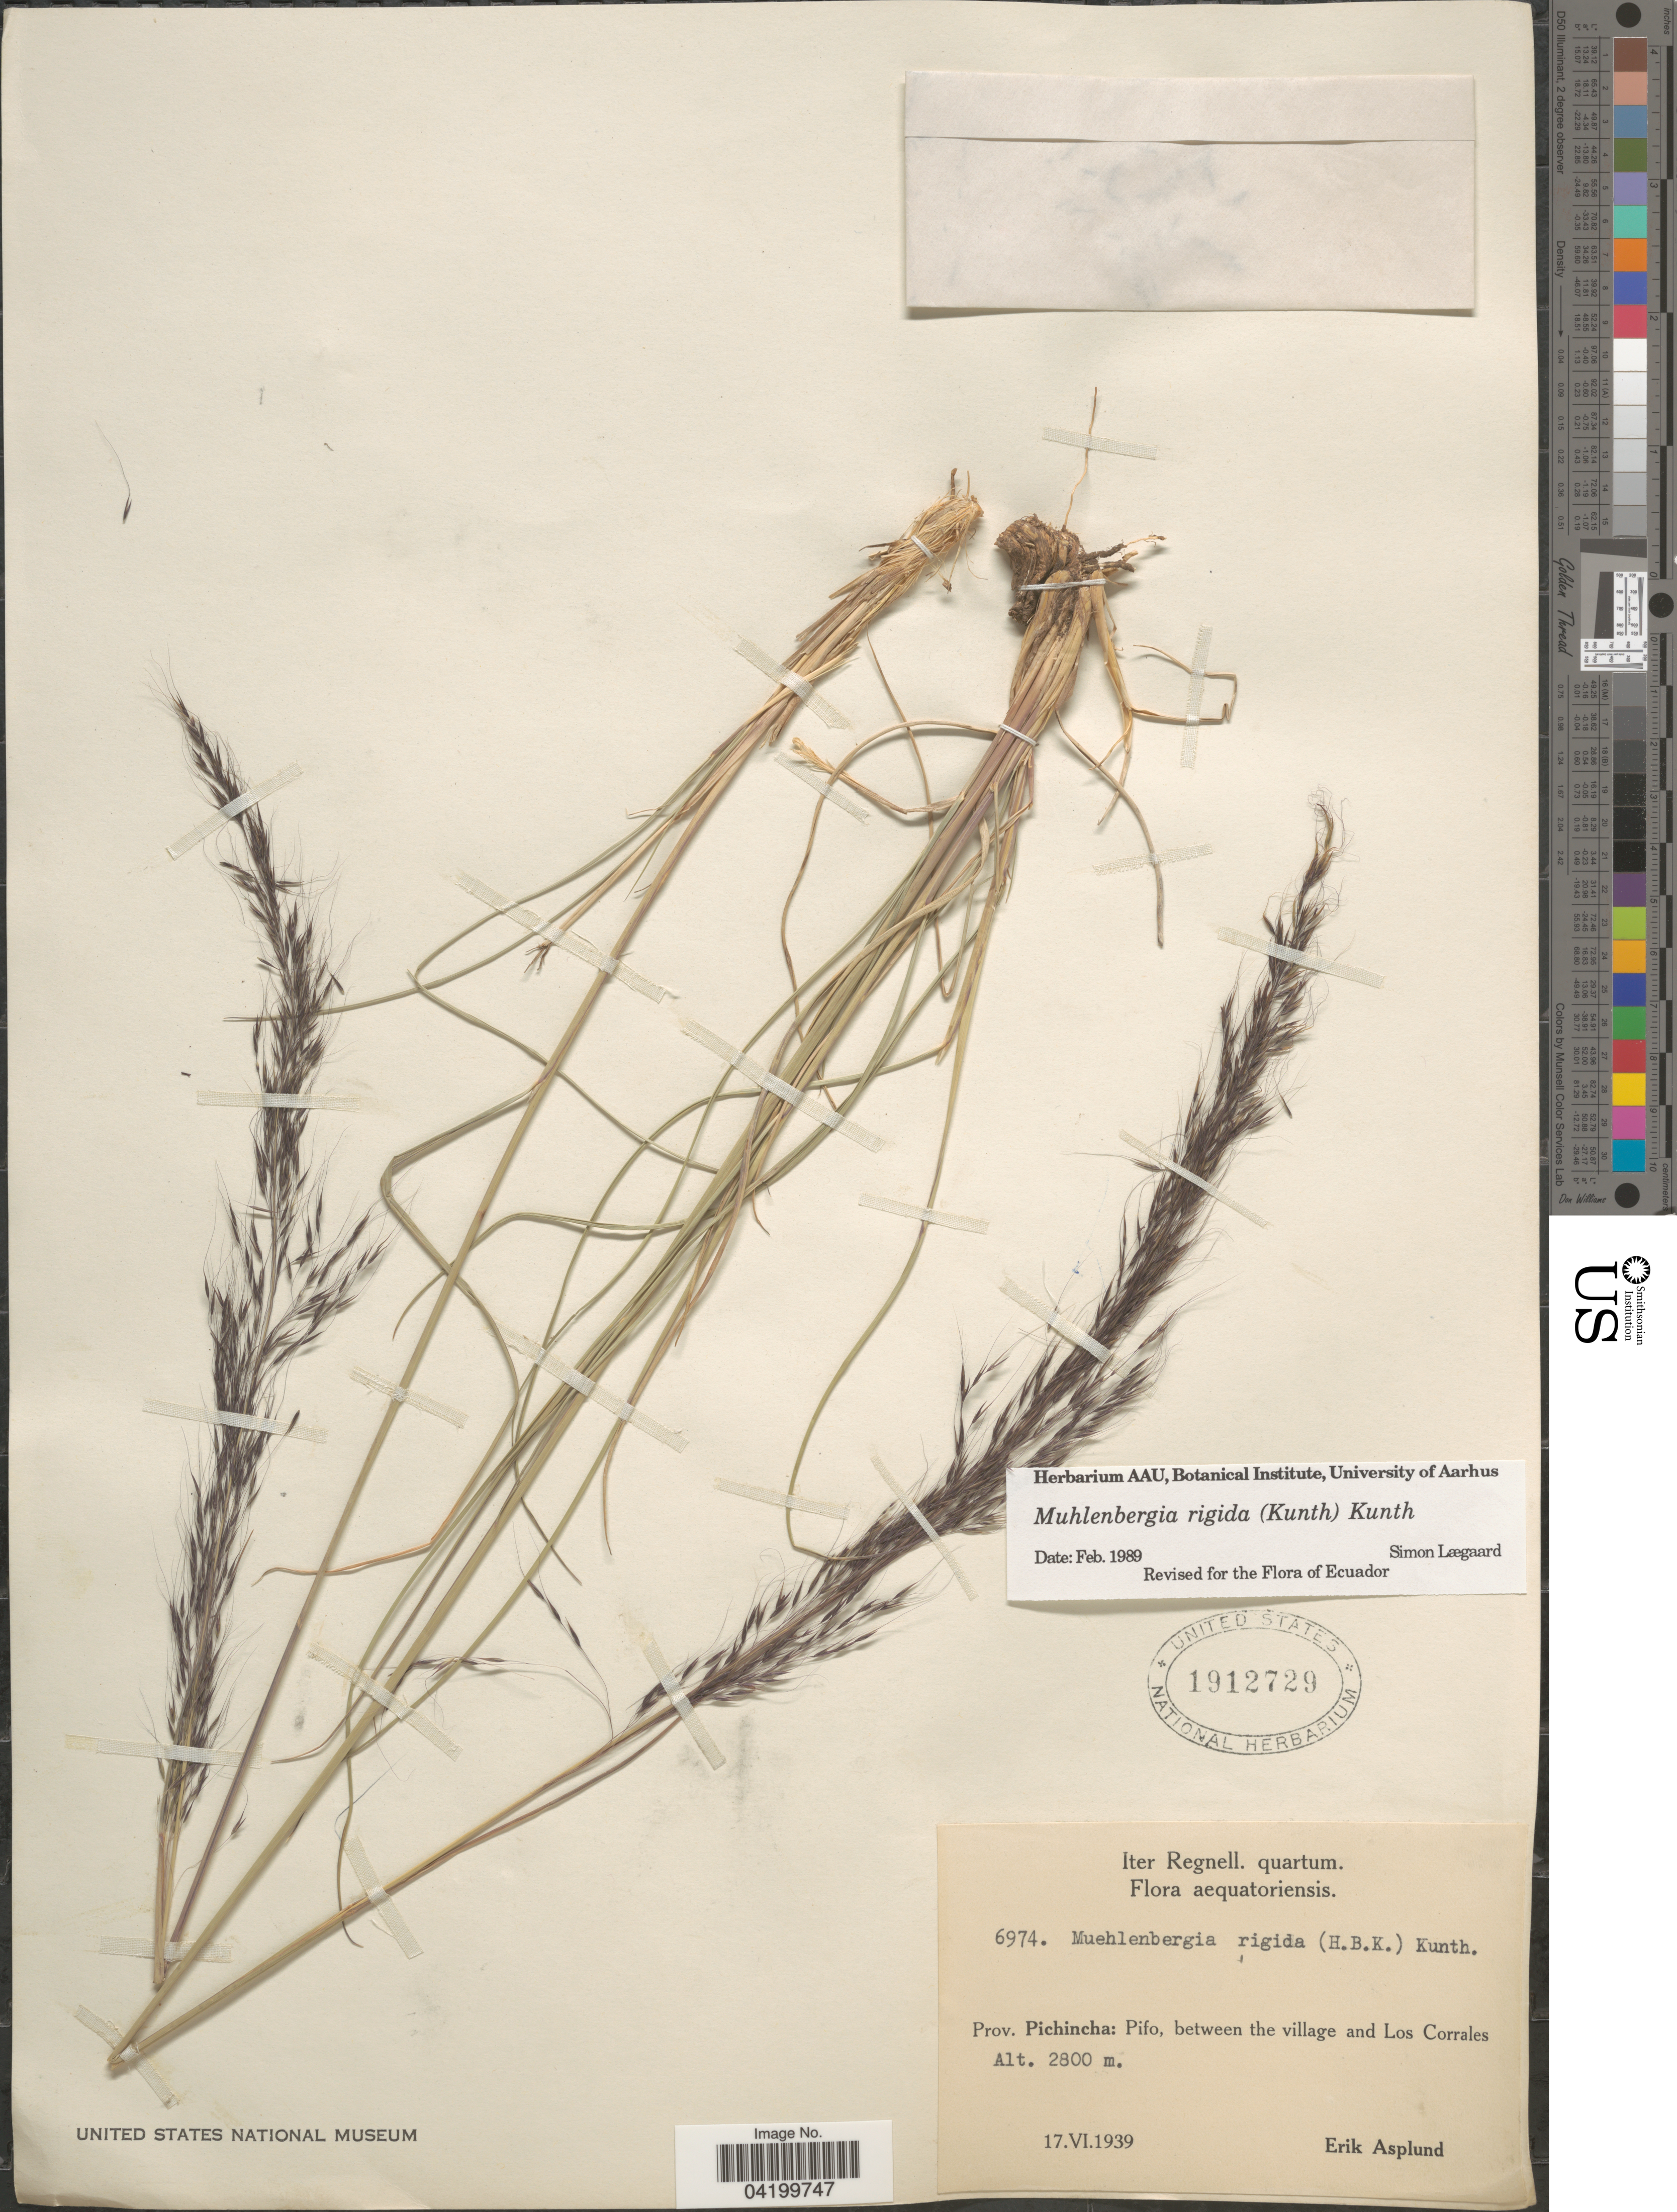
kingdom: Plantae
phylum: Tracheophyta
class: Liliopsida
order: Poales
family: Poaceae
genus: Muhlenbergia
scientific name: Muhlenbergia rigida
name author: (Kunth) Kunth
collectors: E. Asplund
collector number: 6974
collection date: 1939-06-17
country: Ecuador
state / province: Pichincha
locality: Pifo, between the village and Los Corrales.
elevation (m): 2800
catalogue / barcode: US 1912729